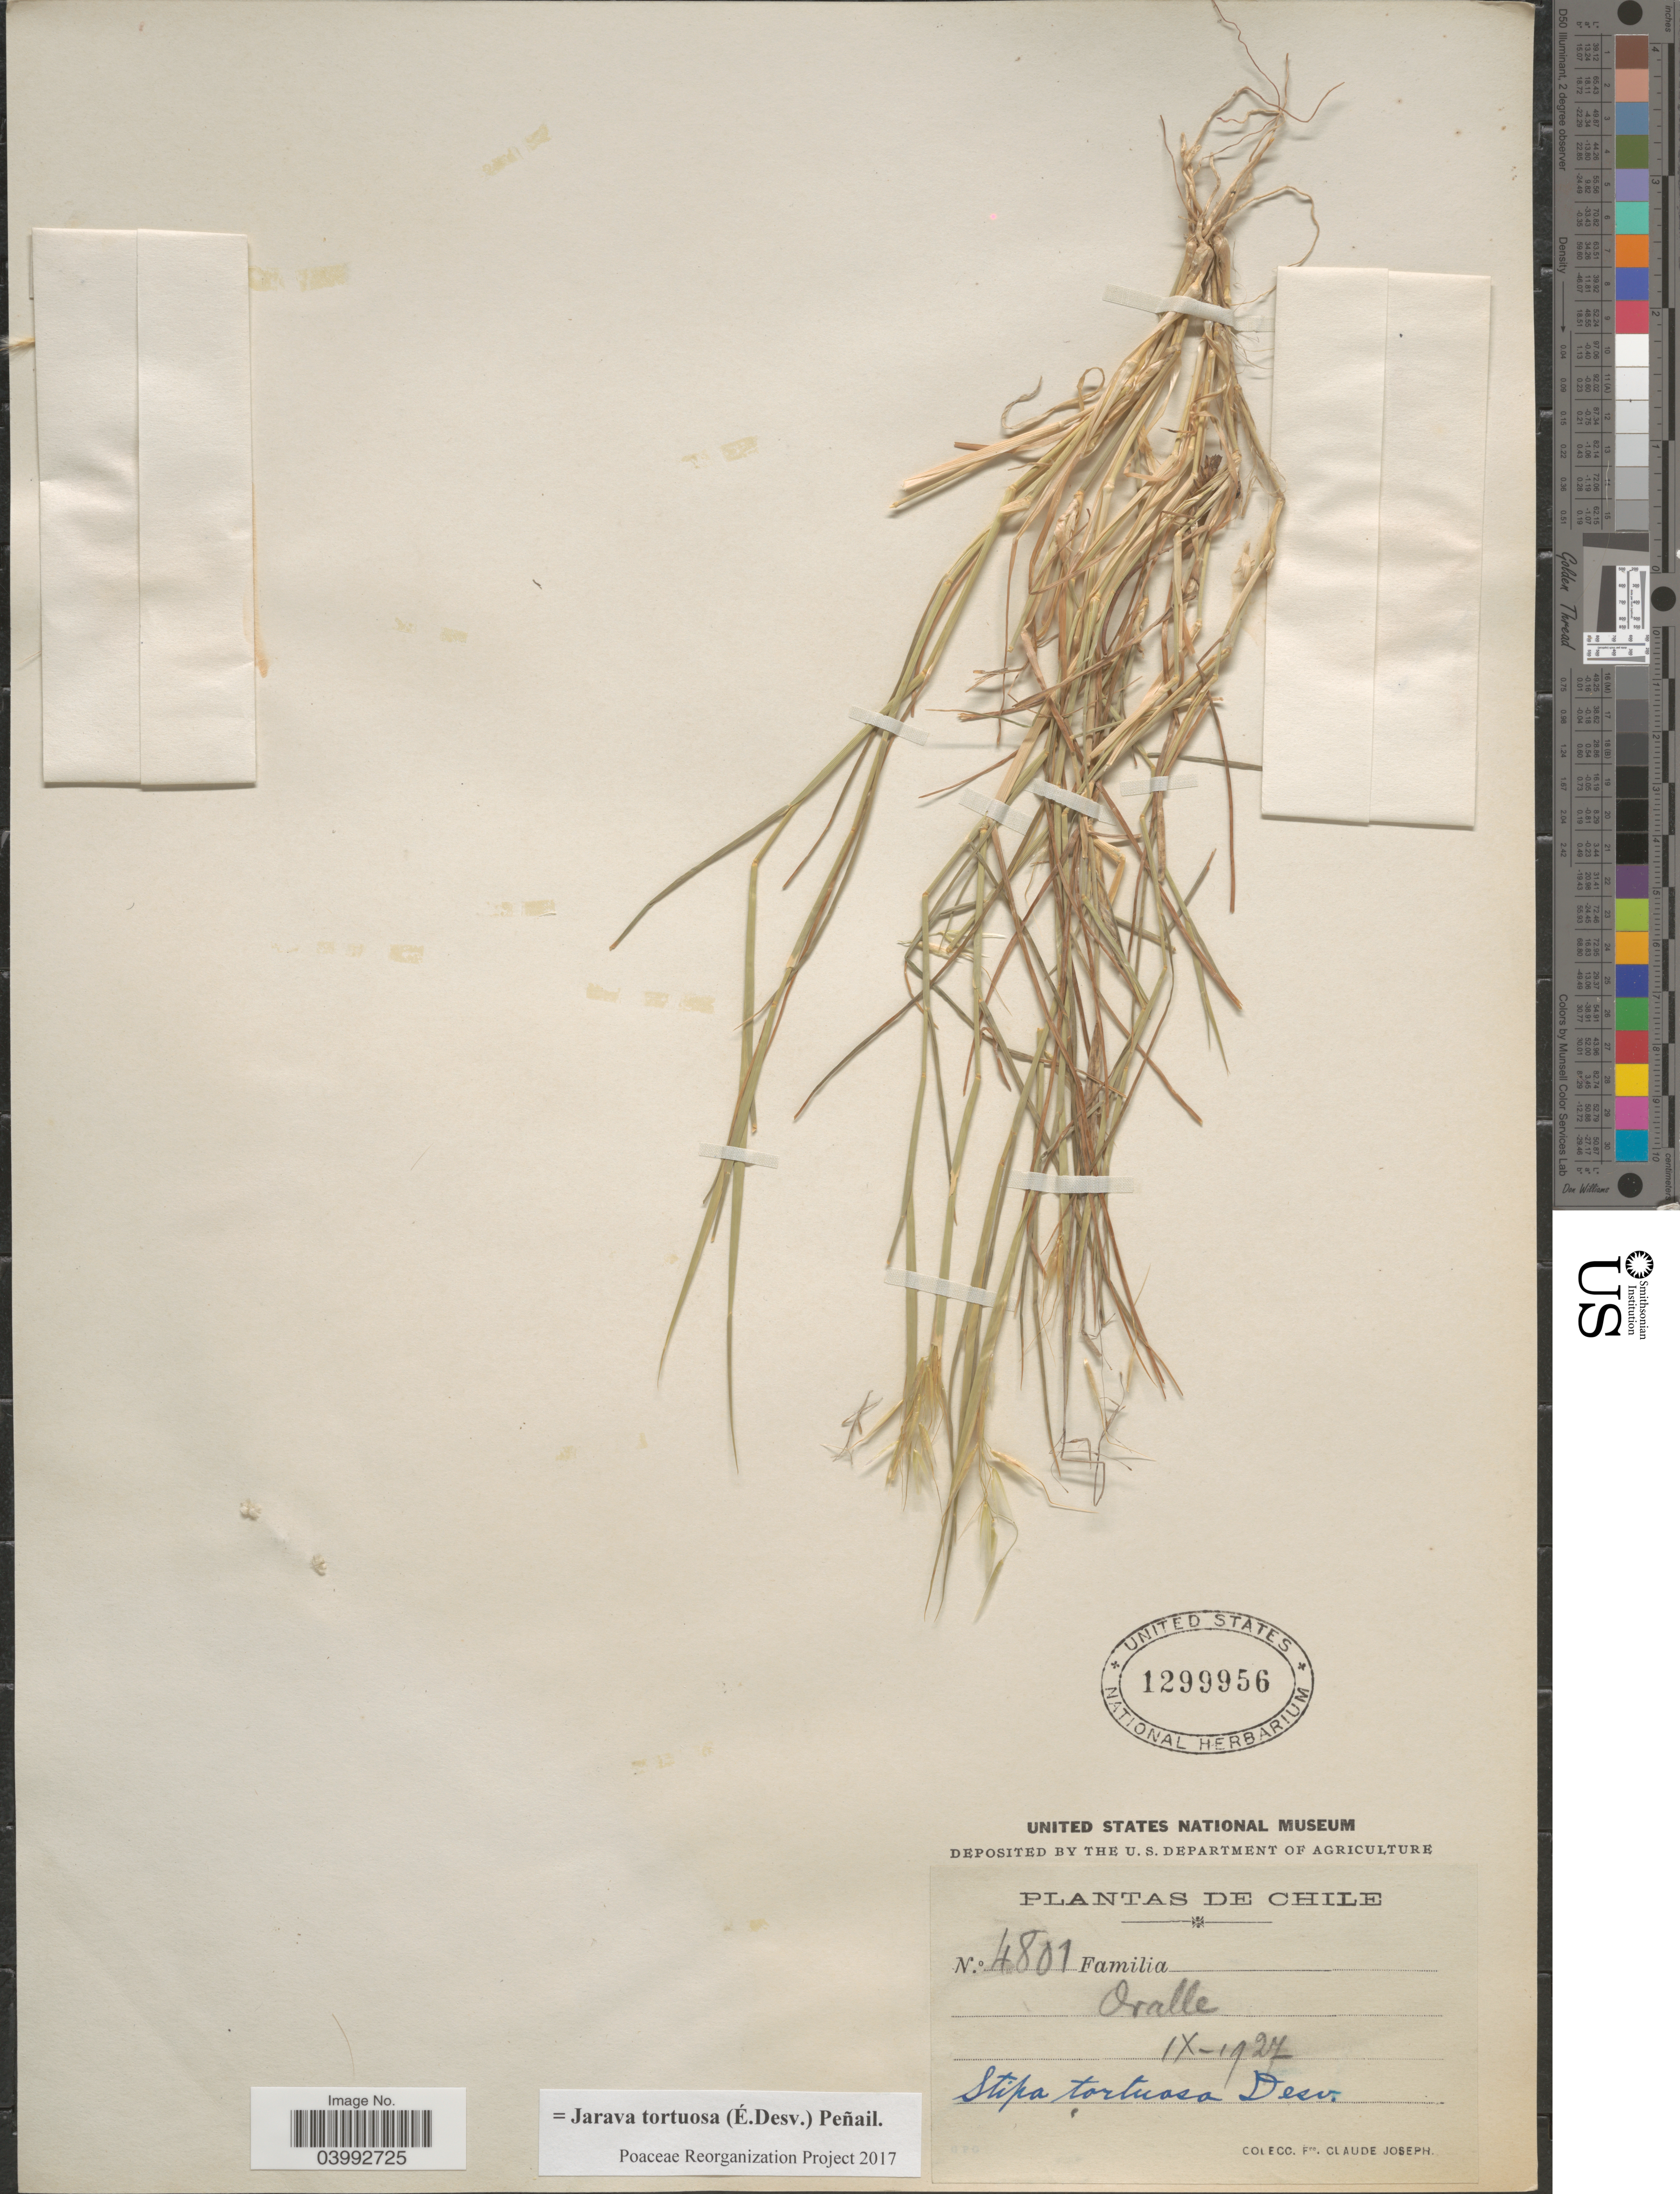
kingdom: Plantae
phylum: Tracheophyta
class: Liliopsida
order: Poales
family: Poaceae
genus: Jarava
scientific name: Jarava tortuosa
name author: (É. Desv.) Peñail.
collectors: Bro. Claude-Joseph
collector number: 4801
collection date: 1927-09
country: Chile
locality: Oralle.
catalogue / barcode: US 1299956